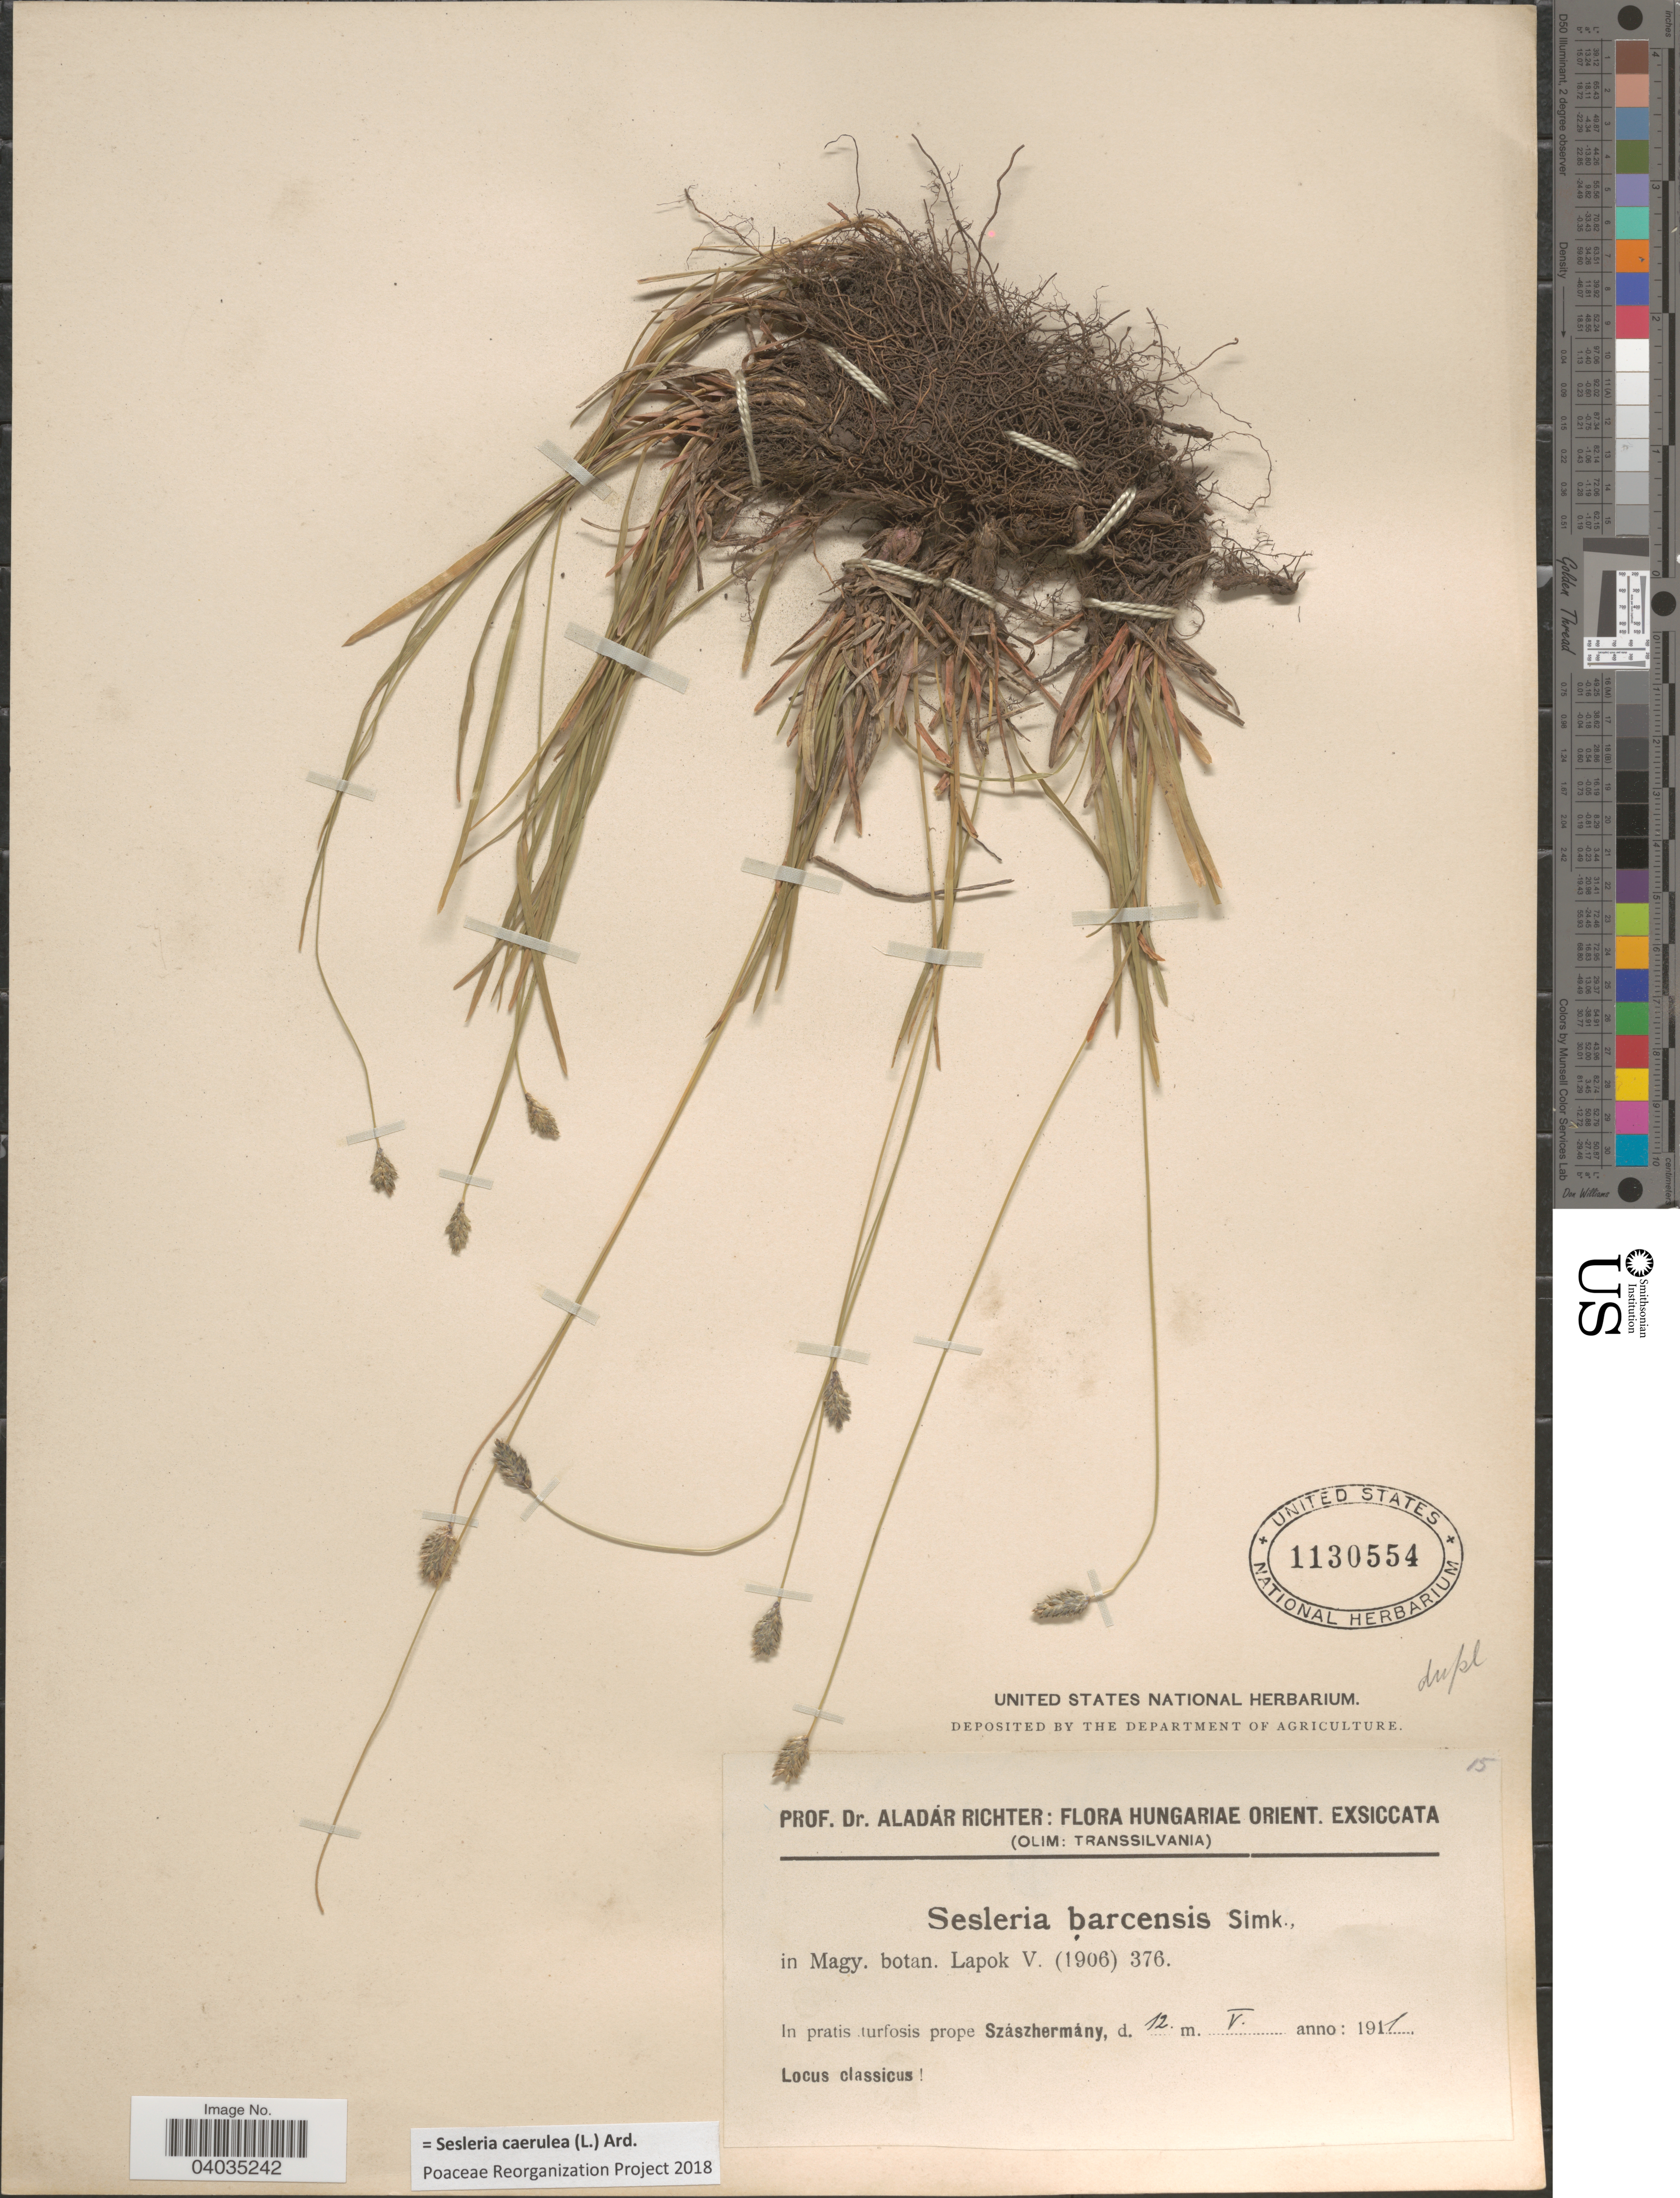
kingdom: Plantae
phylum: Tracheophyta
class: Liliopsida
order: Poales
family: Poaceae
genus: Sesleria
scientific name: Sesleria caerulea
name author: (L.) Ard.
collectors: A. Richter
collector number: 15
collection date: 1911-05-12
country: Romania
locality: Hungariae Orient. In pratis turfosis prope Szászhermány.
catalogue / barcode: US 1130554